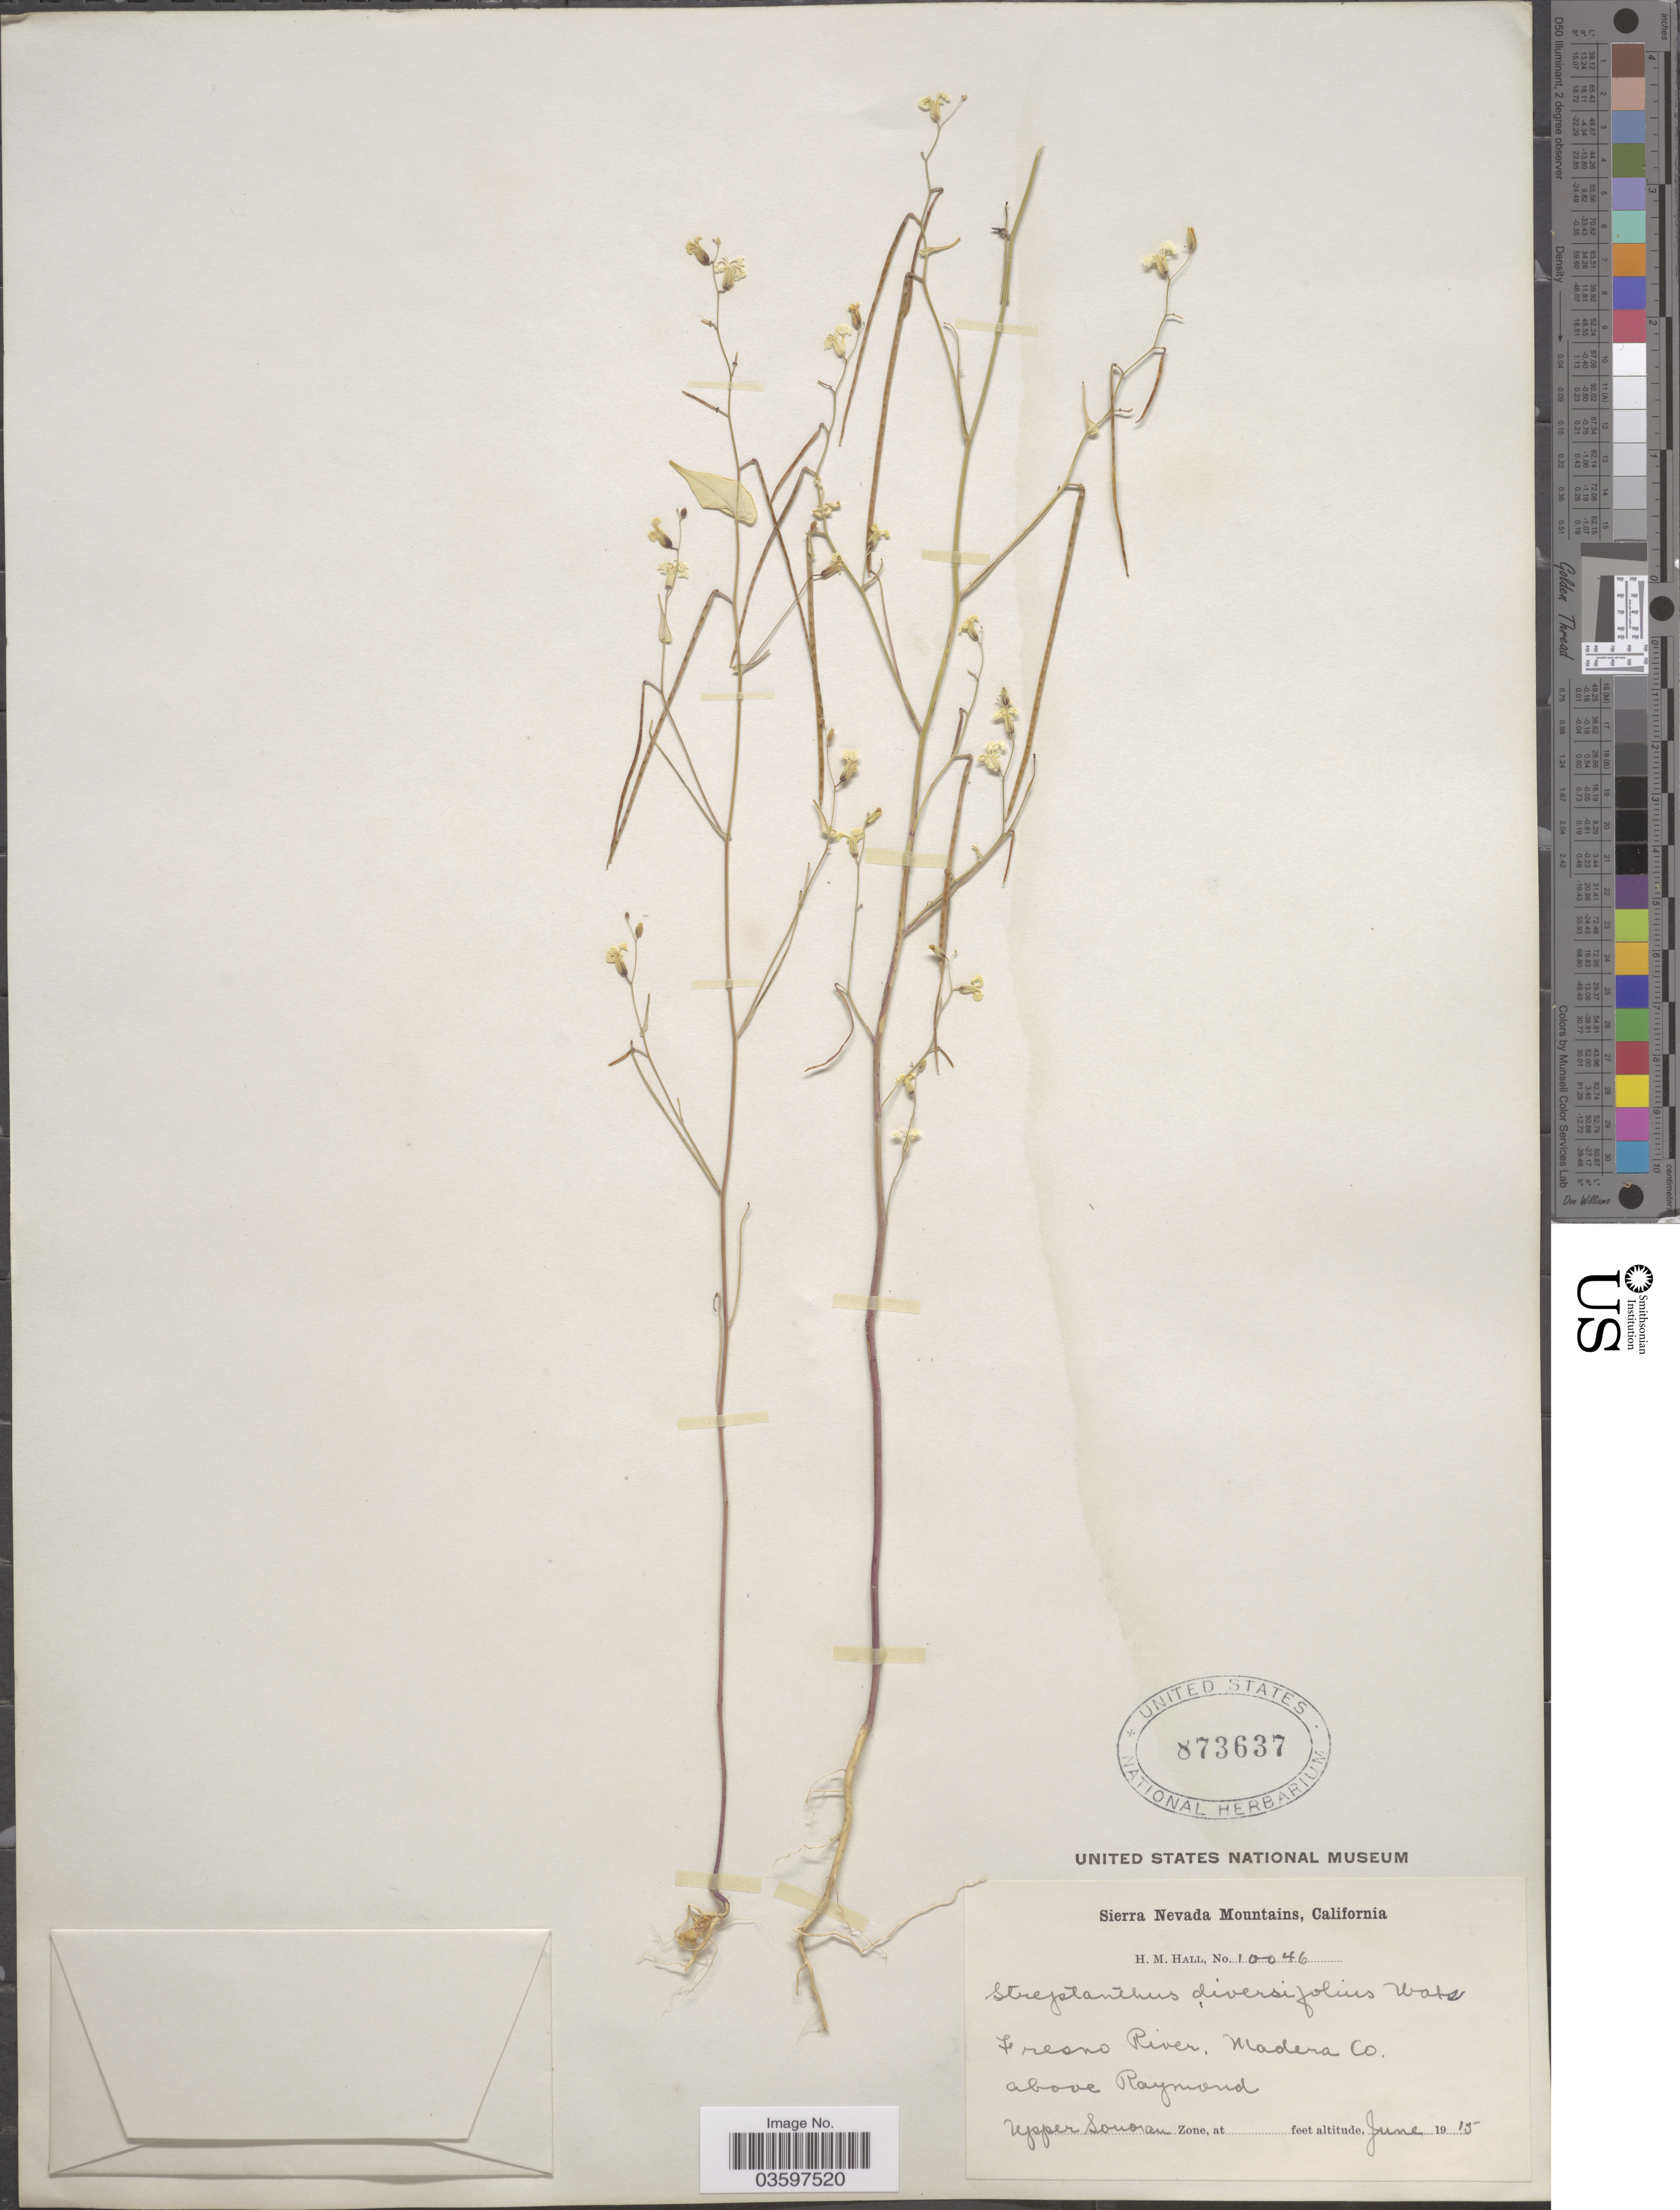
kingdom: Plantae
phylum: Tracheophyta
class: Magnoliopsida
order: Brassicales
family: Brassicaceae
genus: Streptanthus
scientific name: Streptanthus diversifolius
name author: S. Watson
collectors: H. M. Hall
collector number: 10046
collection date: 1915-06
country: United States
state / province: California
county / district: Madera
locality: Sierra Nevada Mountains. Fresno River, Madera Co. above Raymond. Upper Sonoran Zone.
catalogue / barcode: US 873637